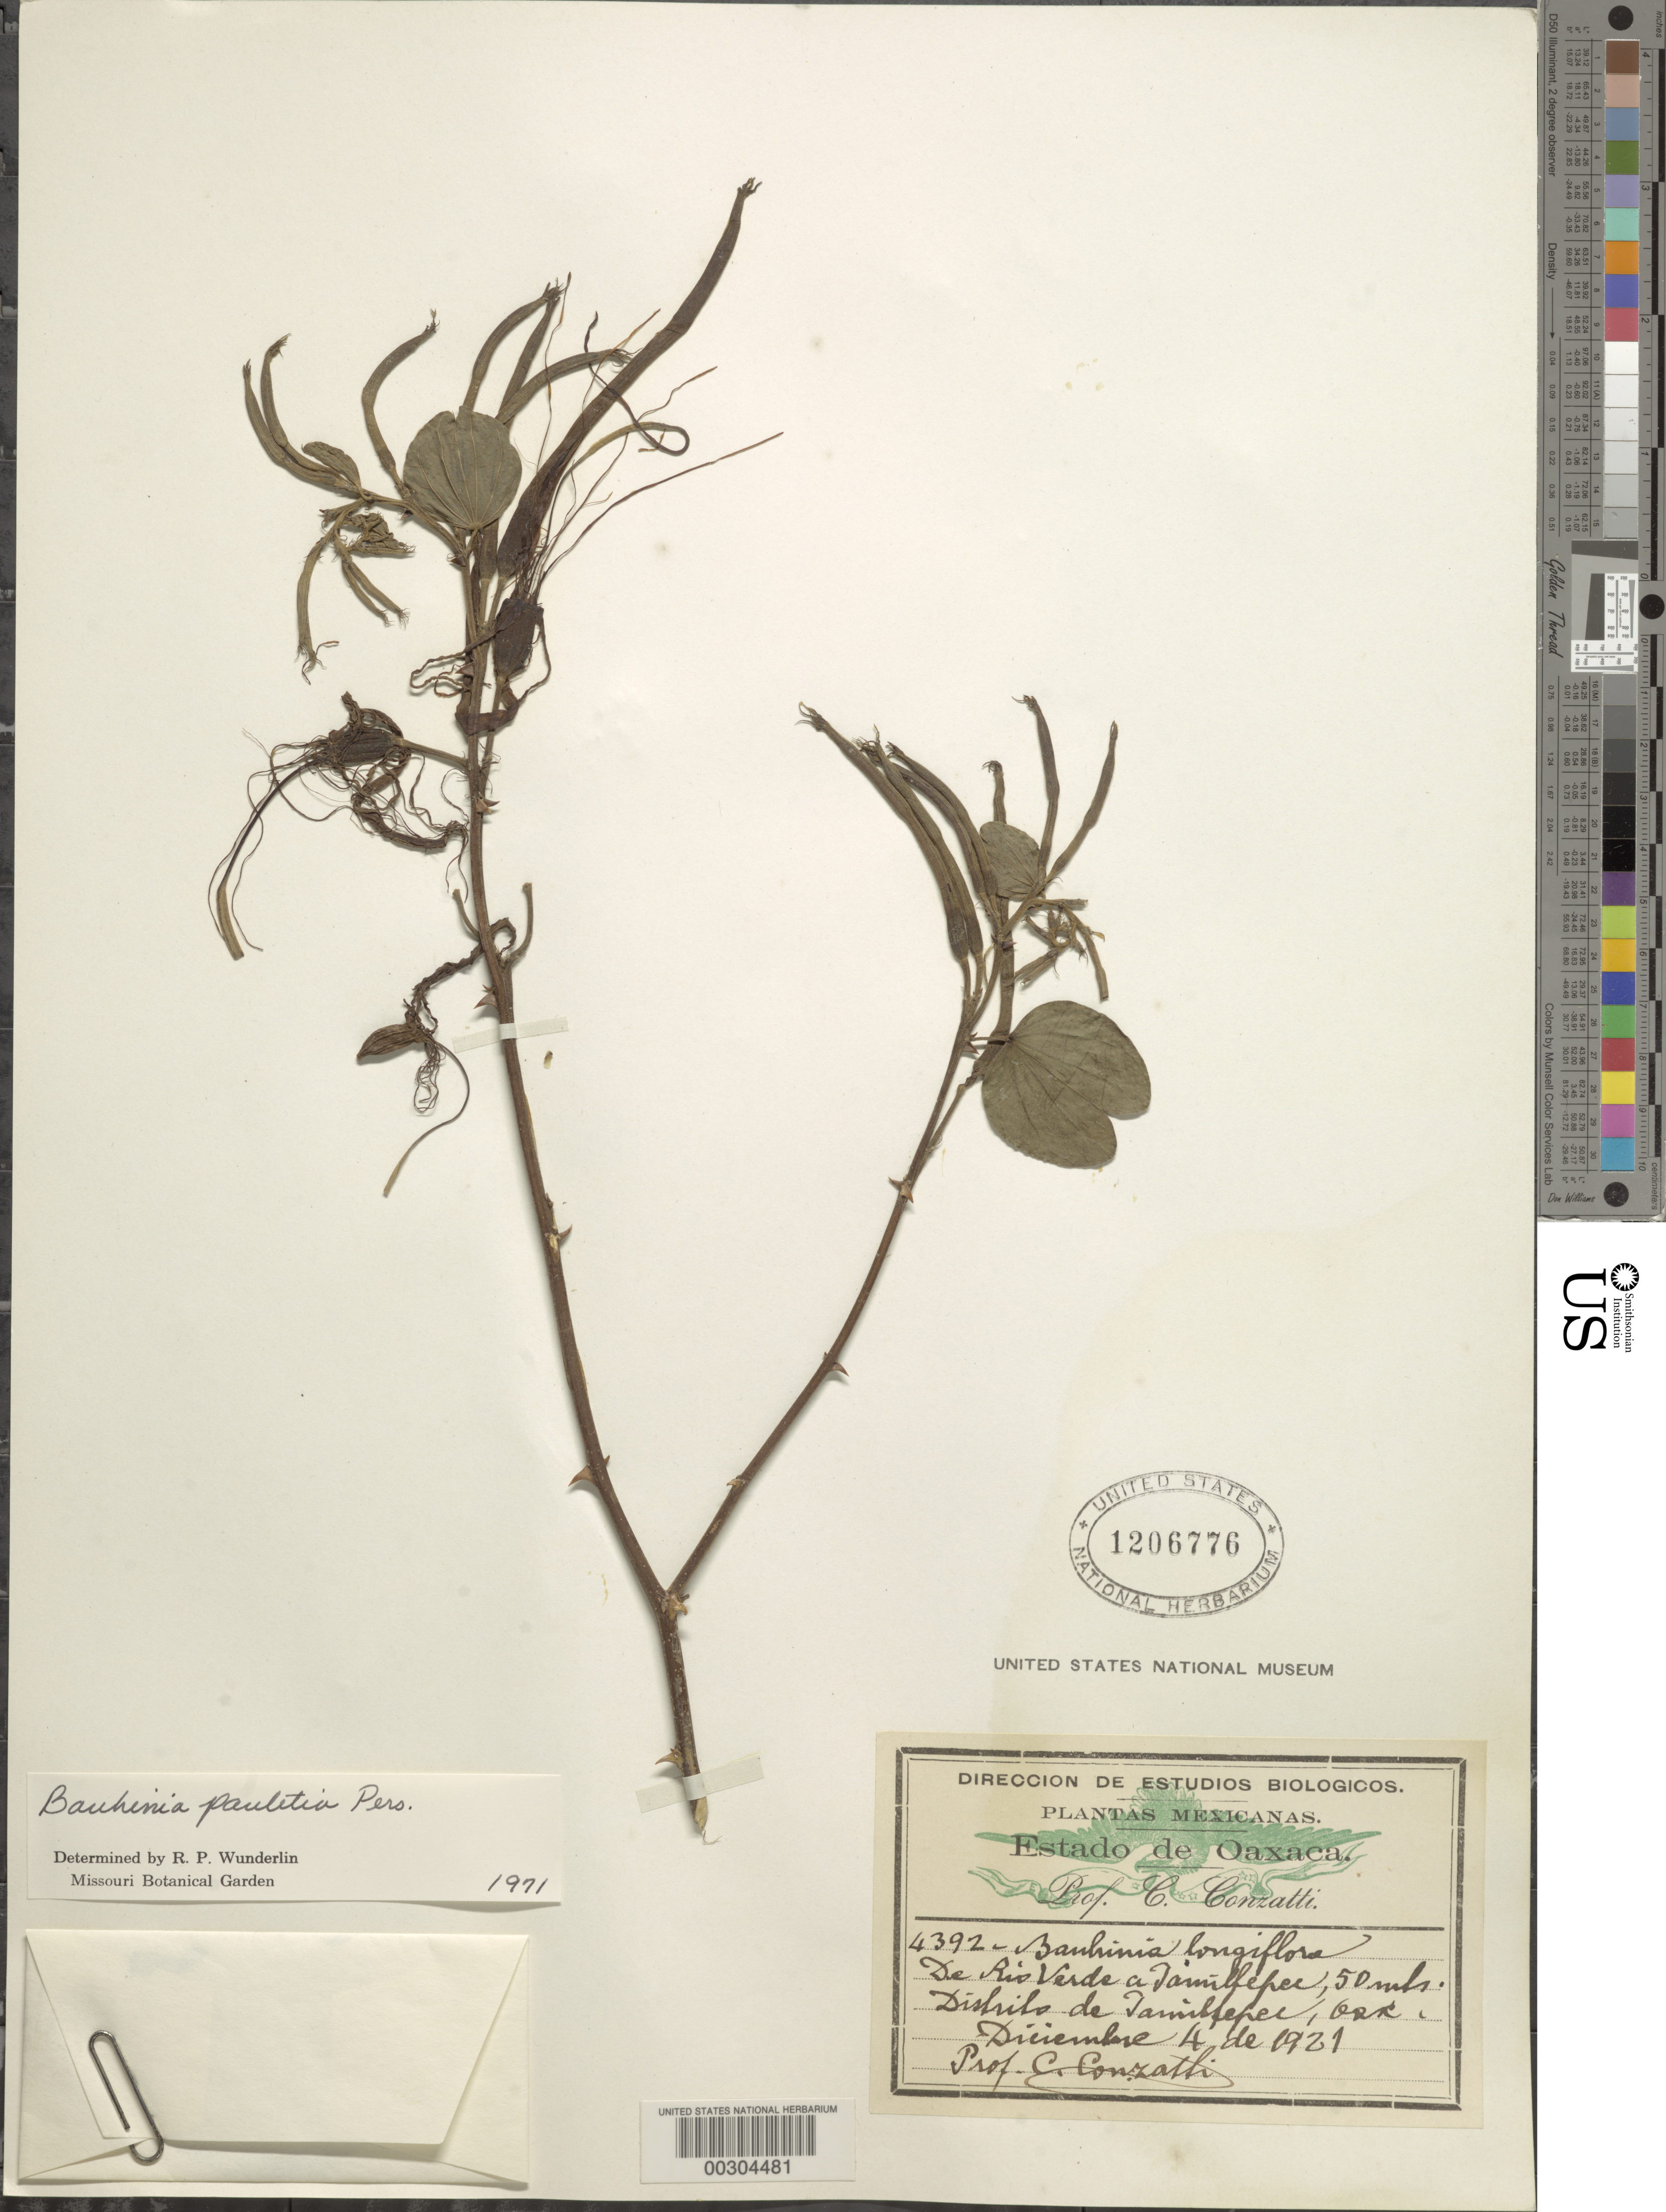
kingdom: Plantae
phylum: Tracheophyta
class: Magnoliopsida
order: Fabales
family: Fabaceae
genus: Bauhinia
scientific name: Bauhinia pauletia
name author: Pers.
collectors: C. Conzatti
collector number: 4392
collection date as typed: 04 Dec 1921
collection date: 1921-12-04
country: Mexico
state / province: Oaxaca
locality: Tamiltepec mun. (?), Rio Verde a tamiltepec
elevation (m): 50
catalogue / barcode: US 1206776